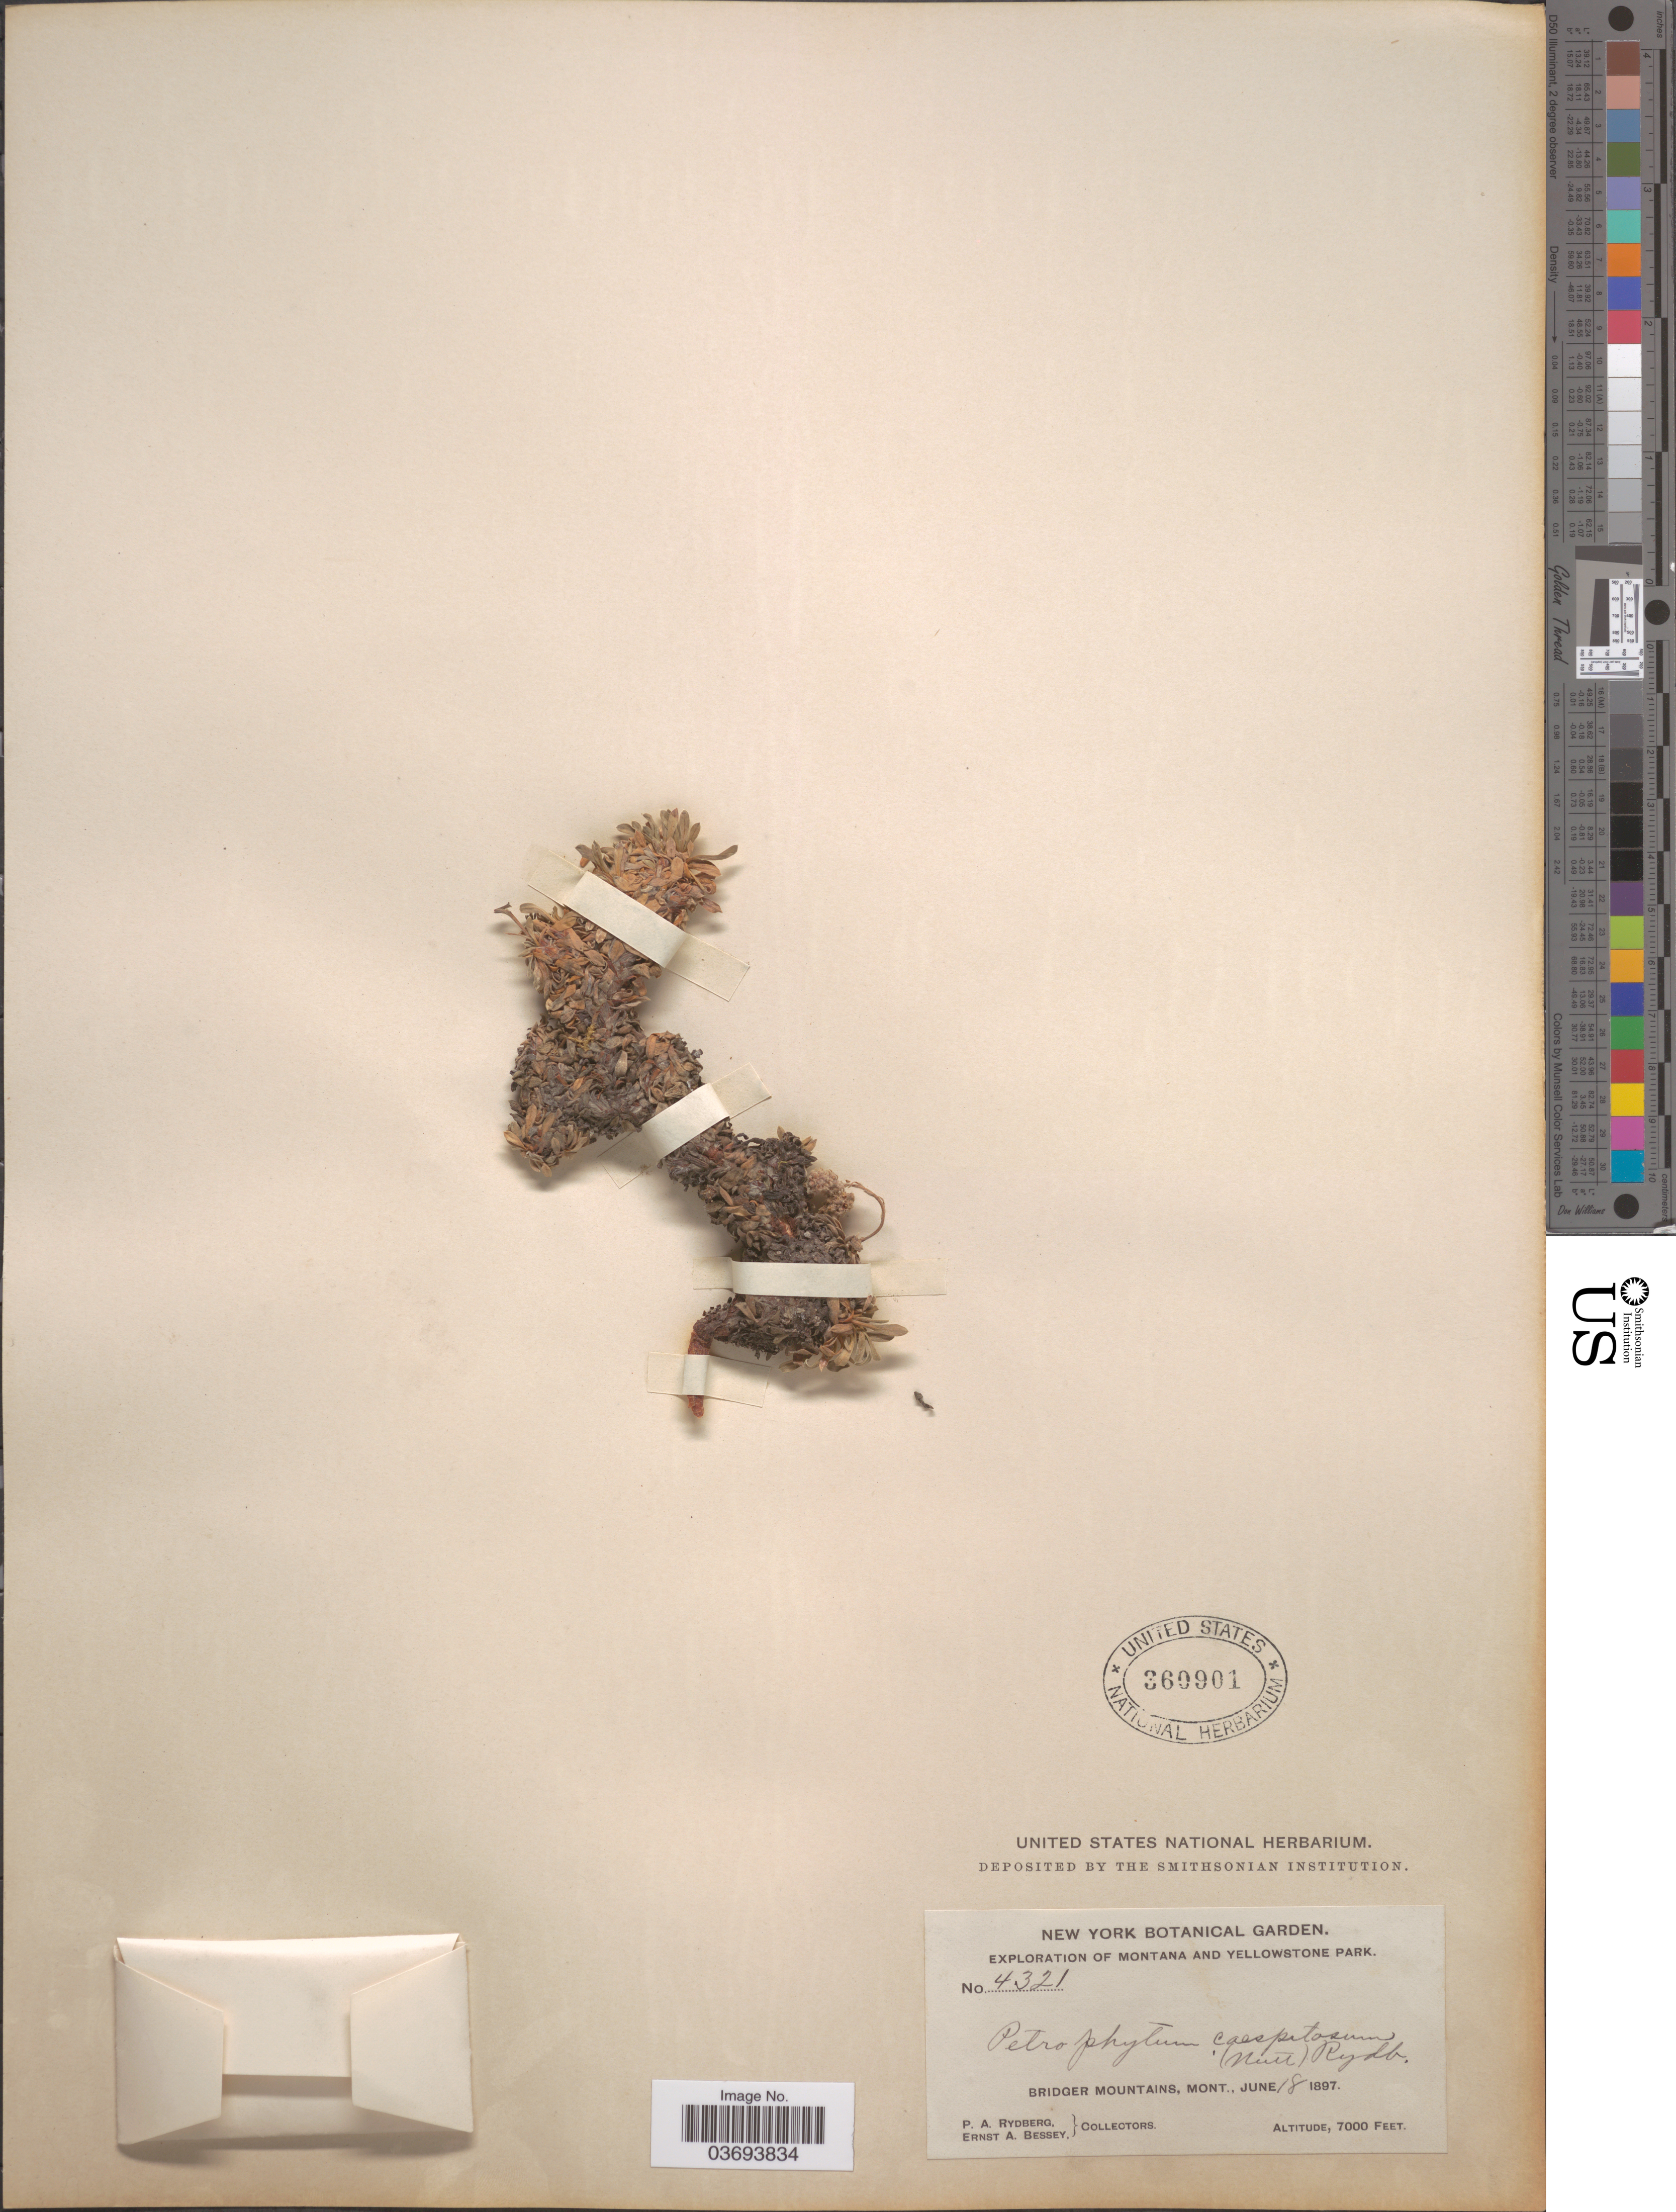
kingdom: Plantae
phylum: Tracheophyta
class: Magnoliopsida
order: Rosales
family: Rosaceae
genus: Petrophytum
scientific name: Petrophytum caespitosum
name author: (Nutt.) Rydb.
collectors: P. A. Rydberg & E. A. Bessey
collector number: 4321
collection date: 1897-06-18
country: United States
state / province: Montana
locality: Yellowstone Park. Bridger Mountains.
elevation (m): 2134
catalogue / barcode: US 360901